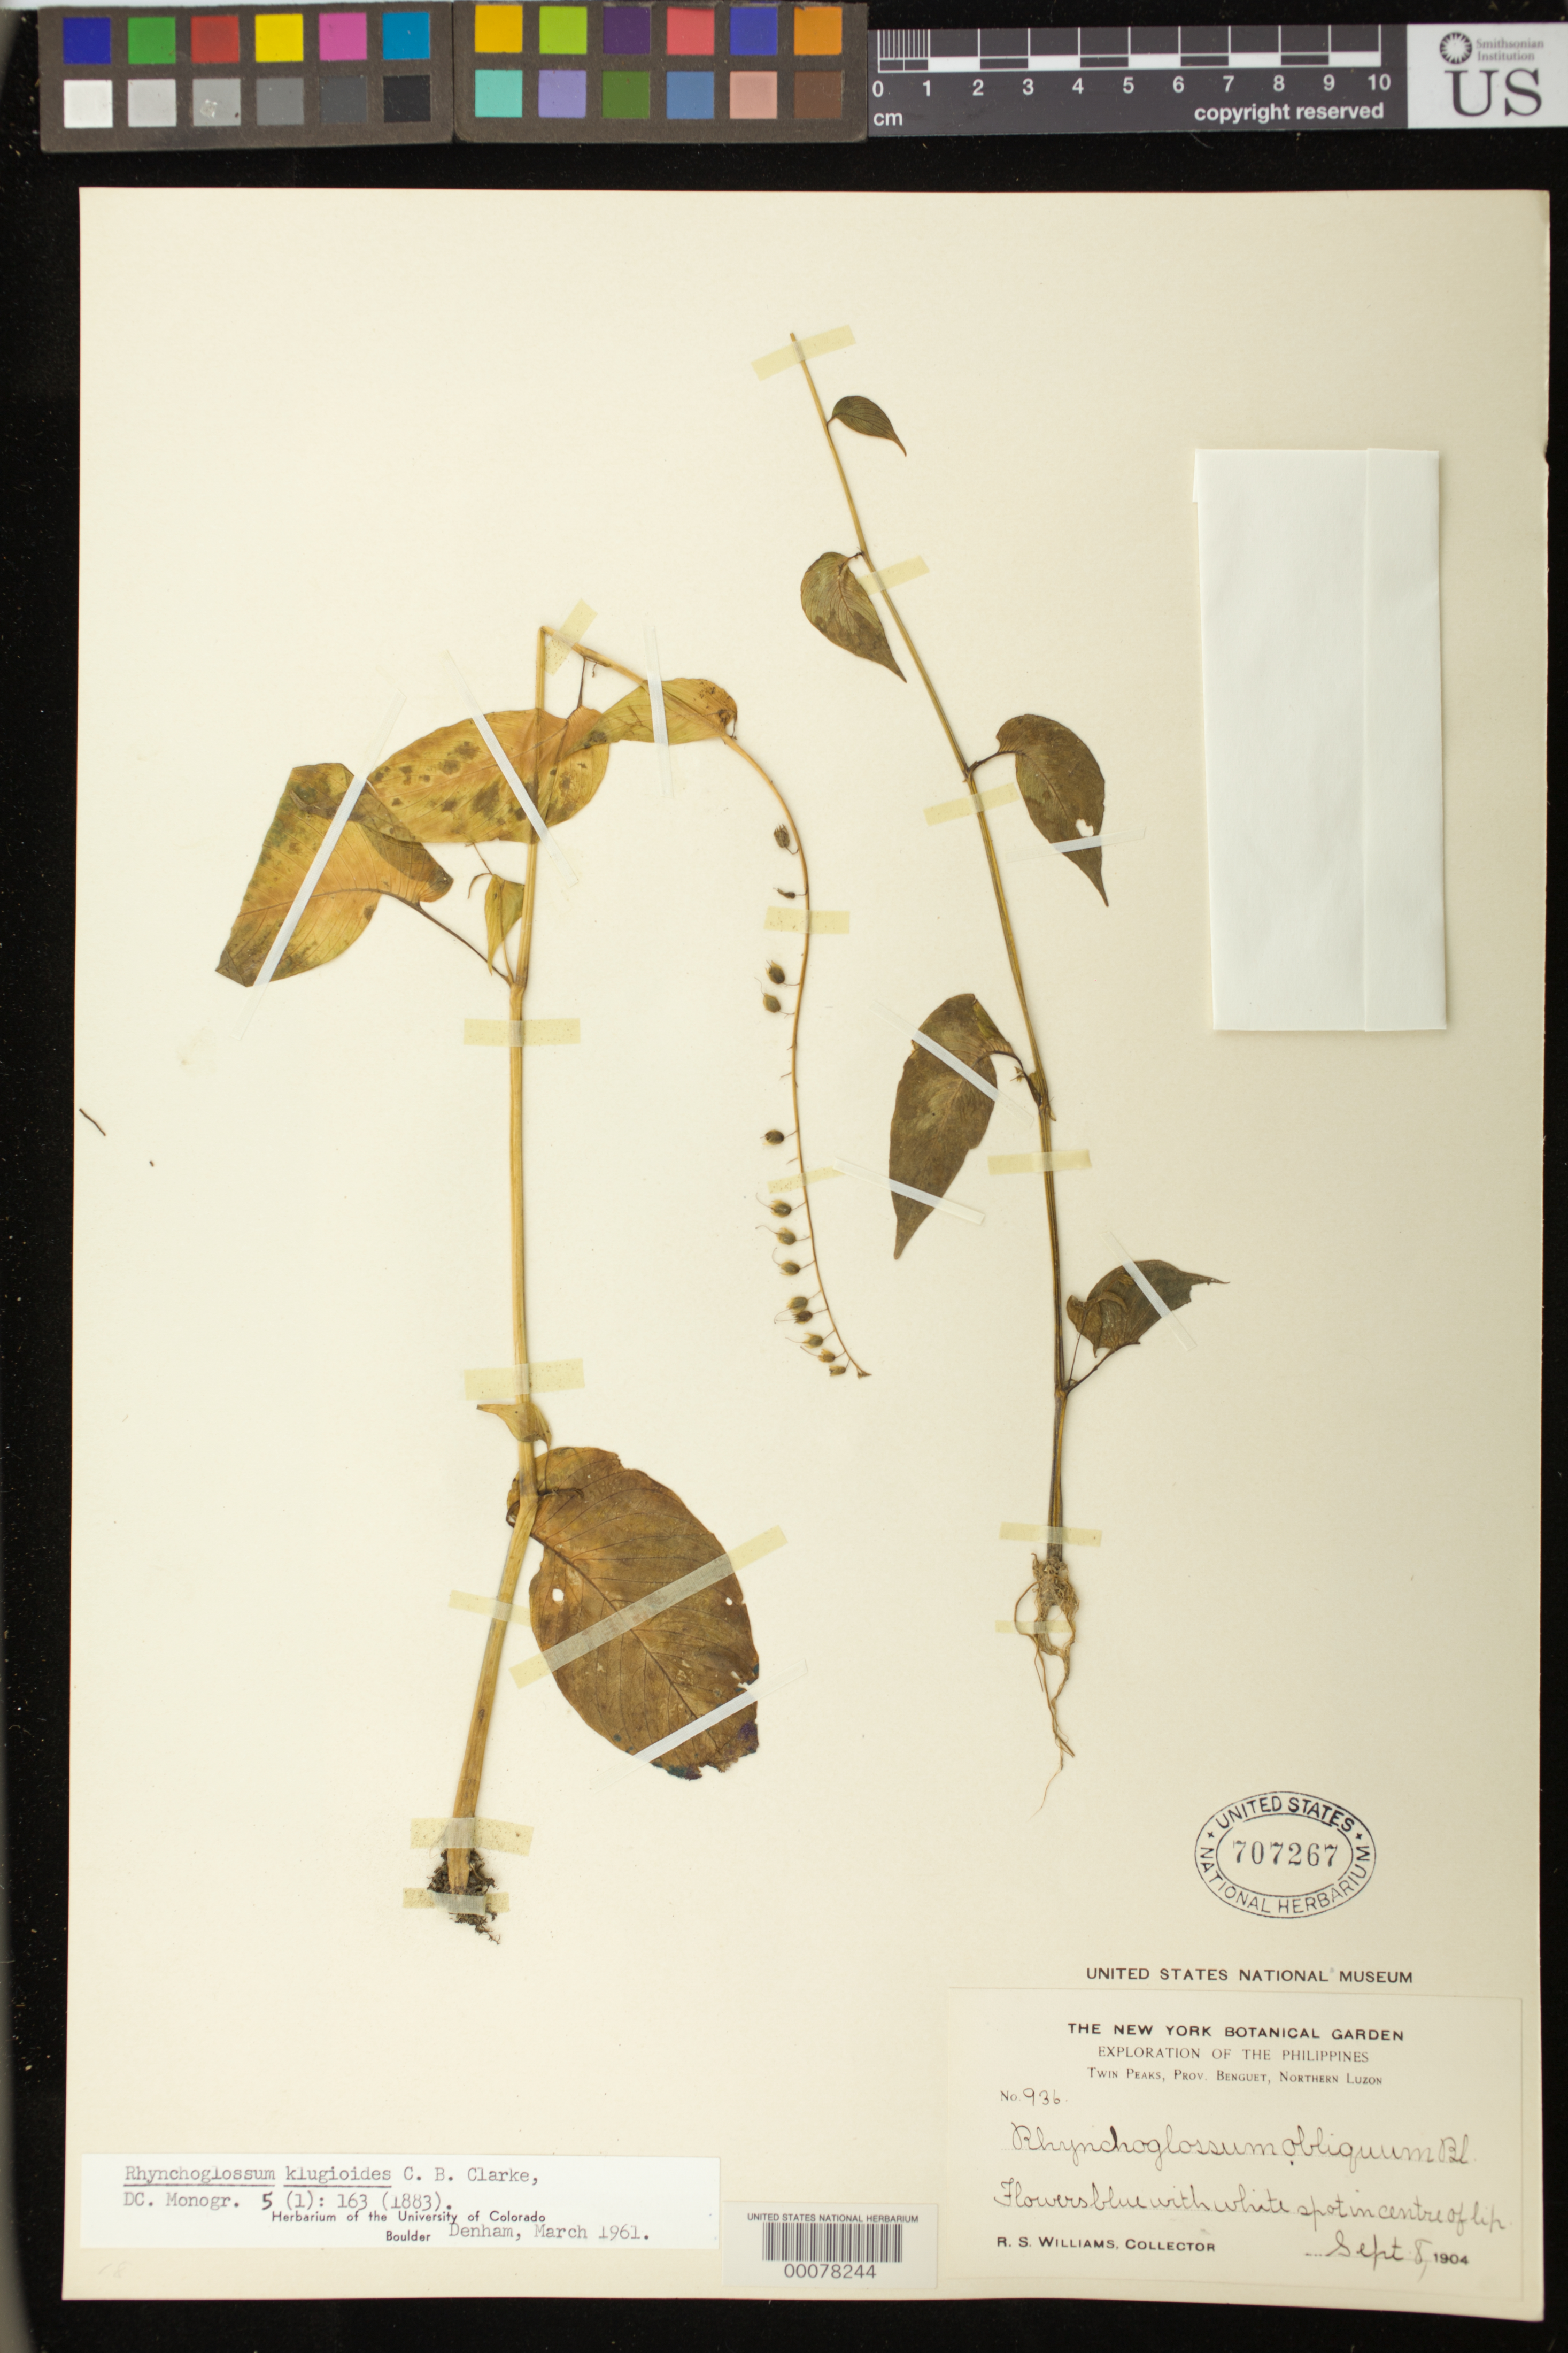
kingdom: Plantae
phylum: Tracheophyta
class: Magnoliopsida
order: Lamiales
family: Gesneriaceae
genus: Rhynchoglossum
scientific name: Rhynchoglossum klugioides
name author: C.B. Clarke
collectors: R. S. Williams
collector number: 936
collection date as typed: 08 Sep 1904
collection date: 1904-09-08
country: Philippines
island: Luzon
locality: Benguet, Twin peaks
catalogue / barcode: US 707267